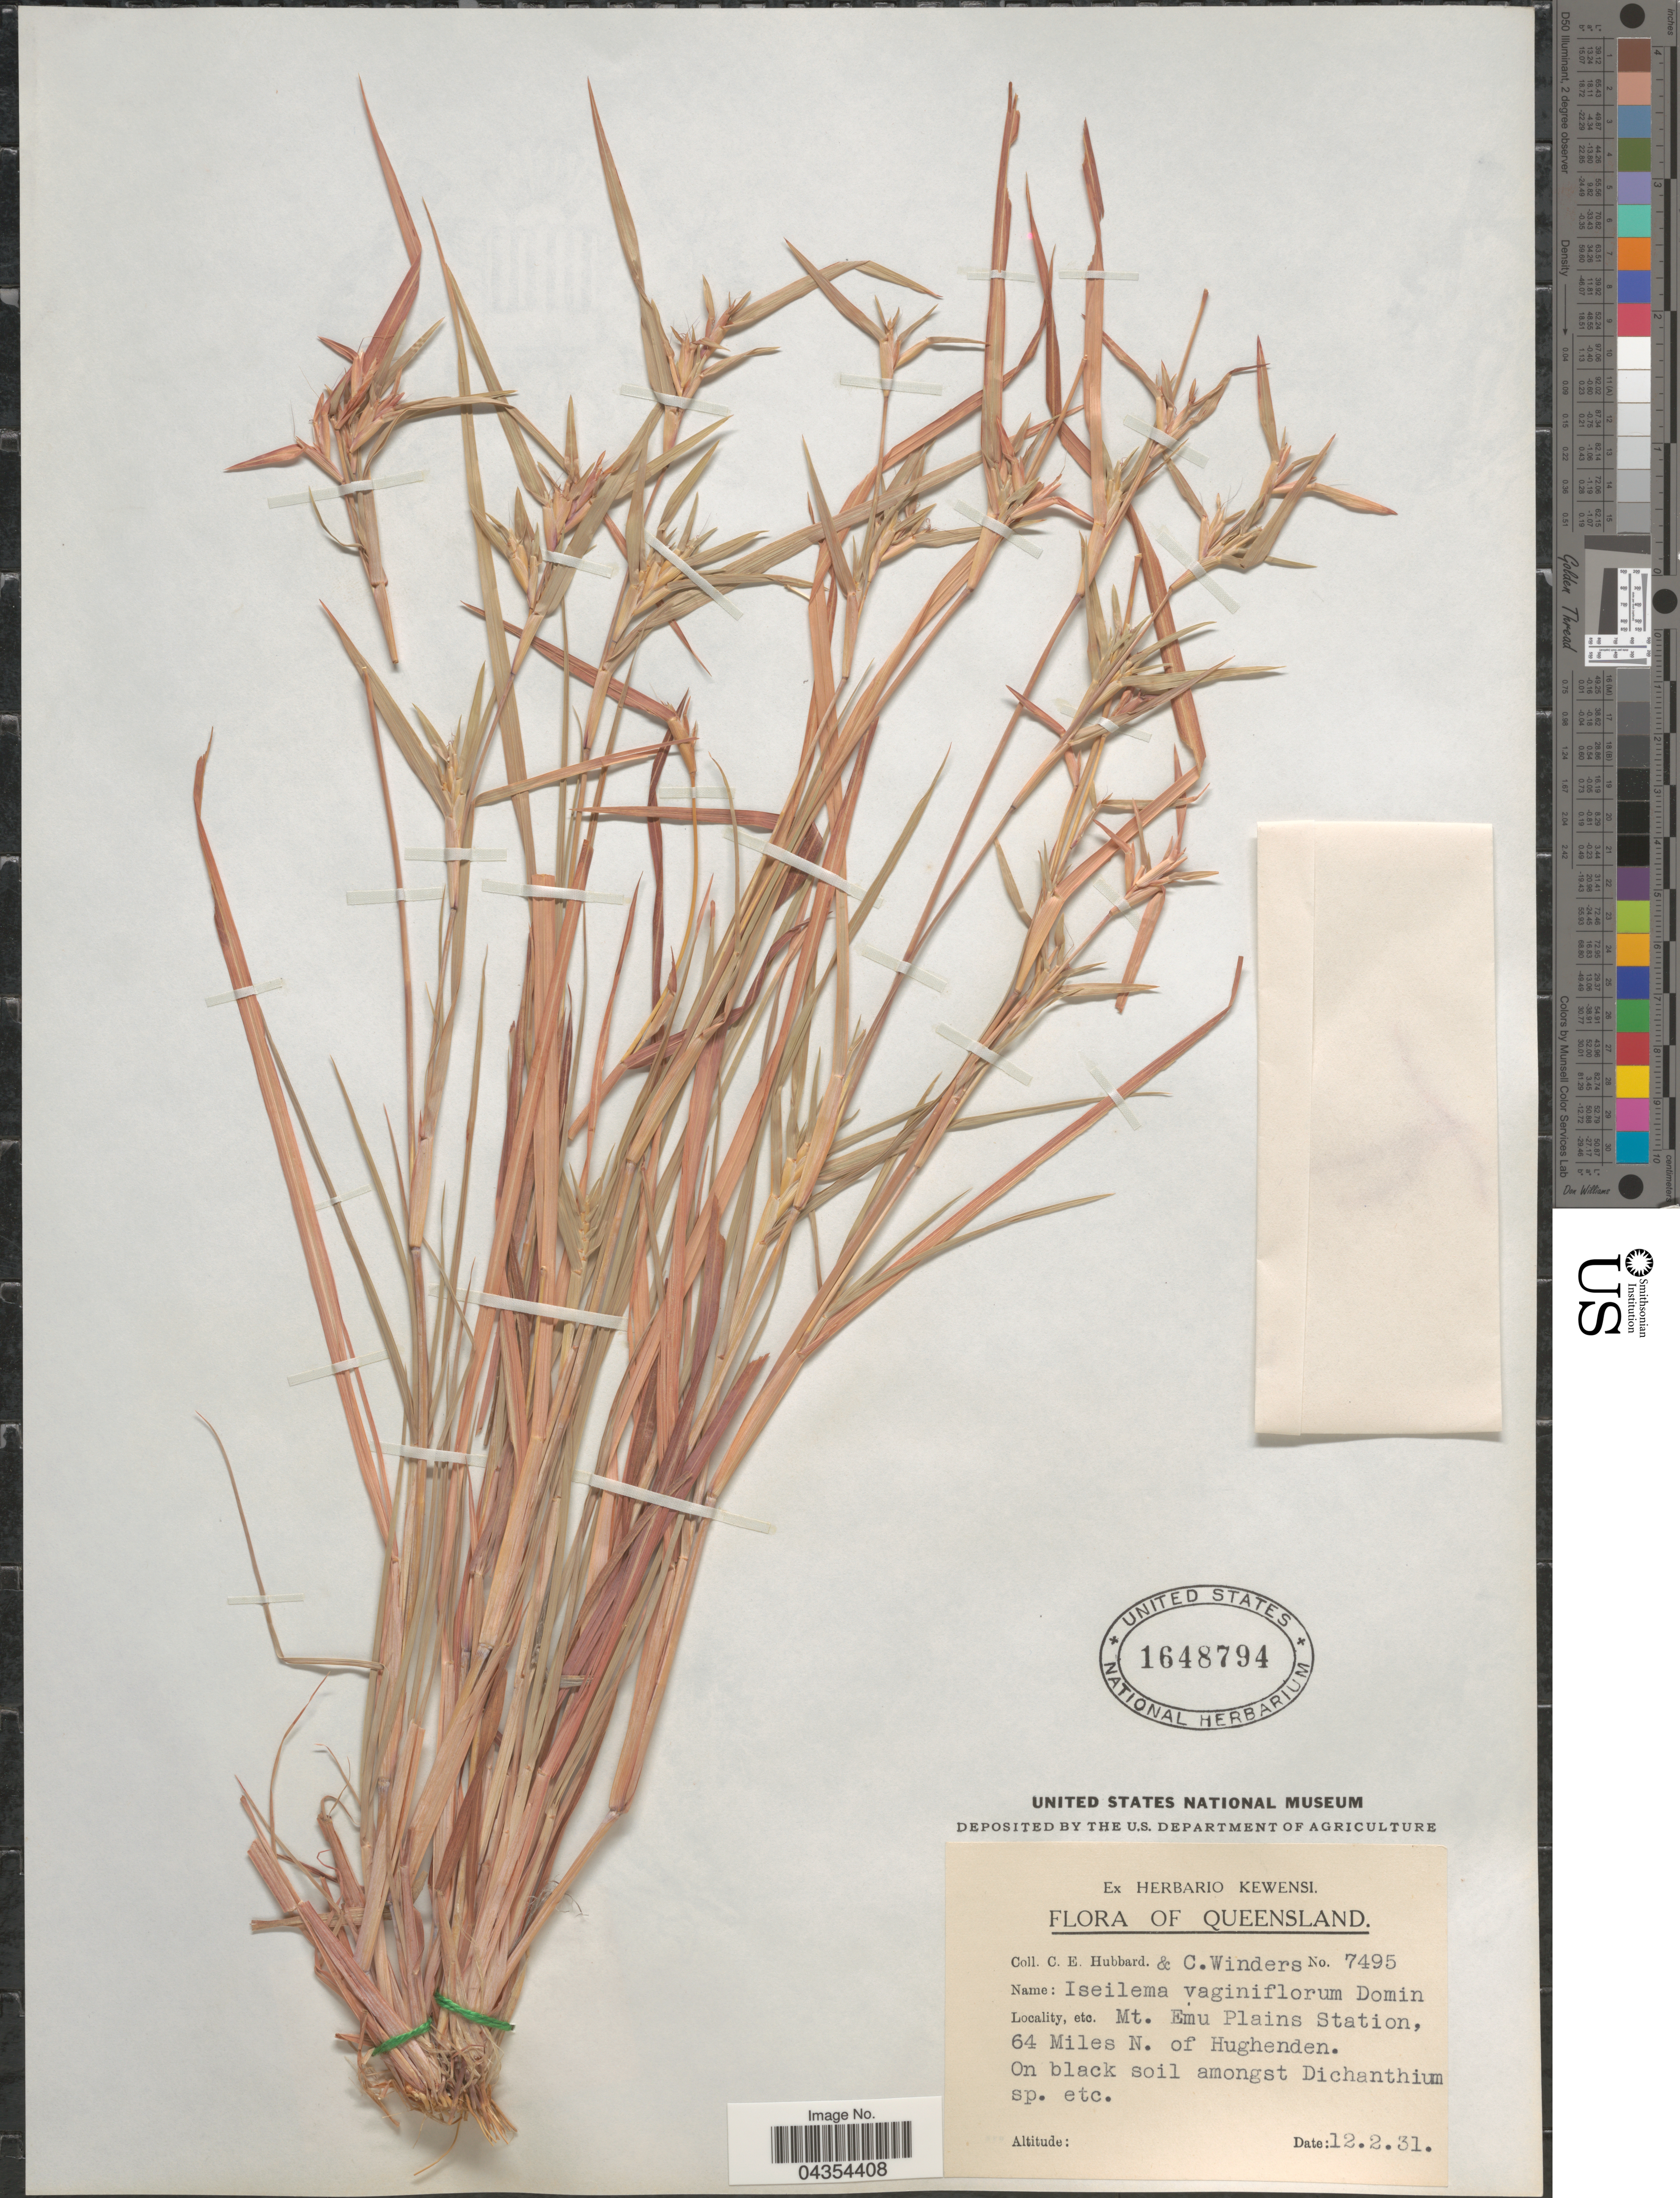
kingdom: Plantae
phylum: Tracheophyta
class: Liliopsida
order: Poales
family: Poaceae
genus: Iseilema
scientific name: Iseilema vaginiflorum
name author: Domin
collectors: C. E. Hubbard & C. Winders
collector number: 7495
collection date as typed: Transcribed d/m/y: 12/2/31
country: Australia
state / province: Queensland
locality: Mt. Emu Plains Station, 64 miles N. of Hughenden.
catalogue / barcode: US 1648794